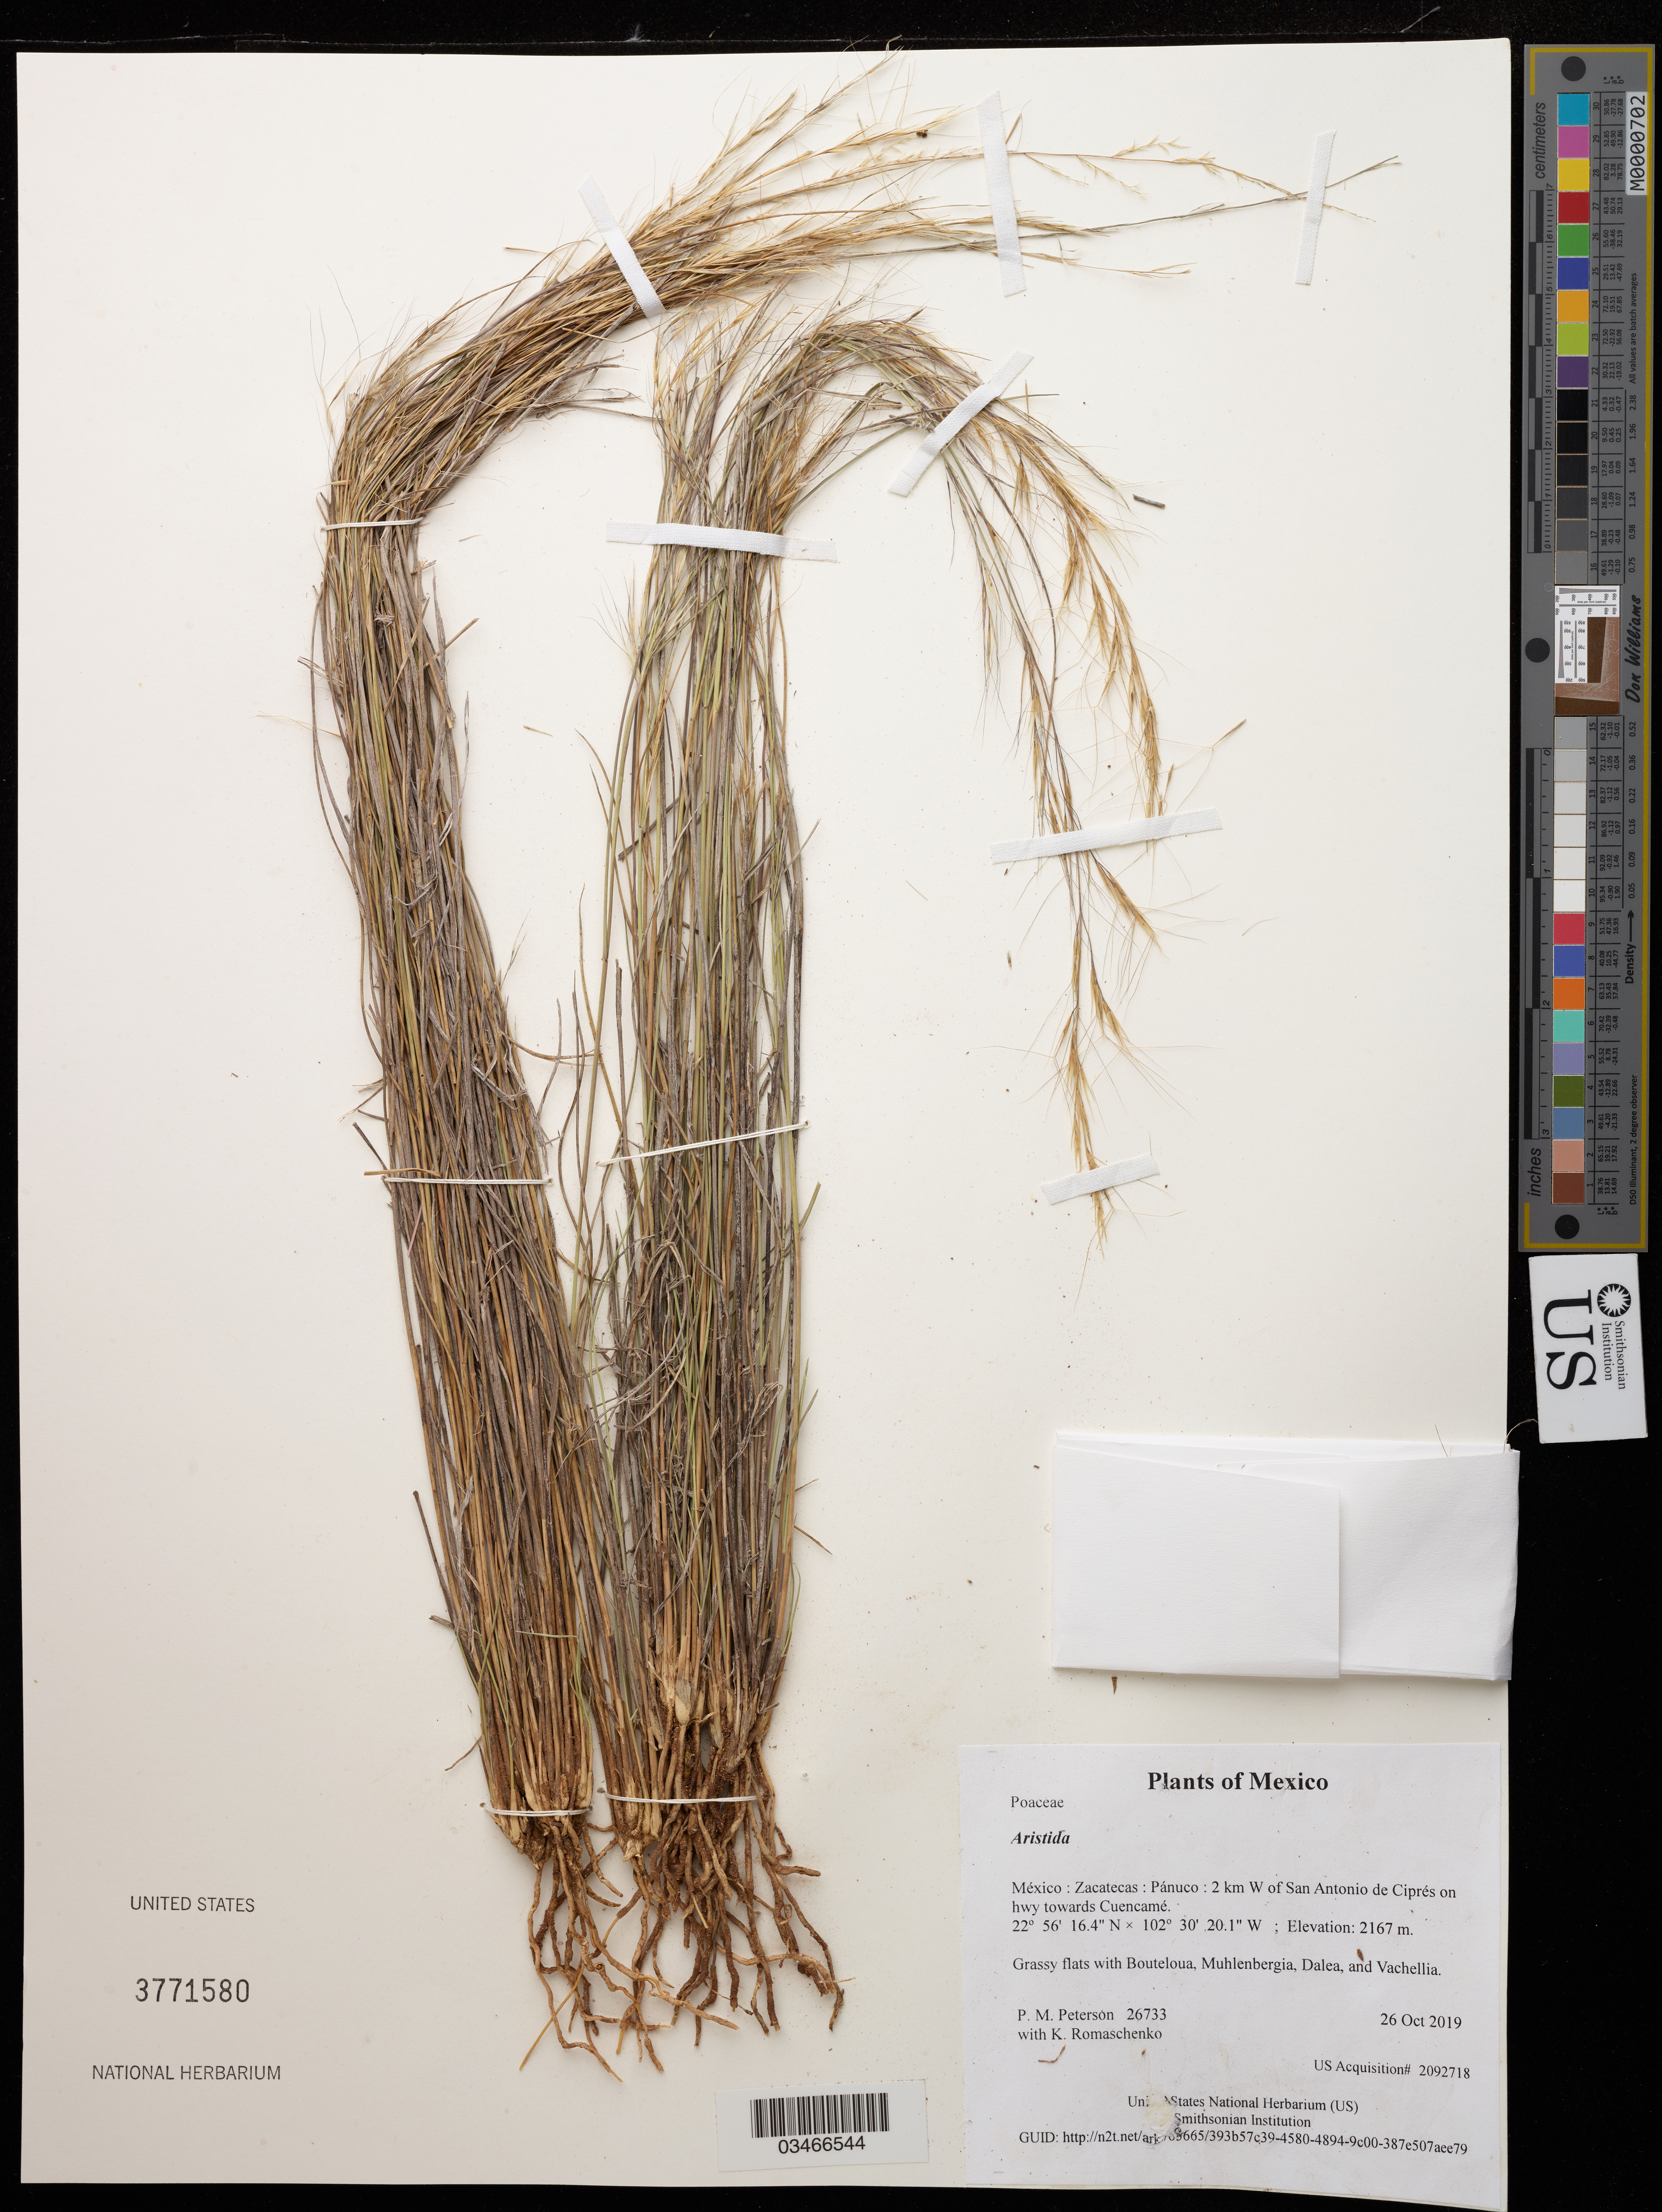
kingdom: Plantae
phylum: Tracheophyta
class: Liliopsida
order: Poales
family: Poaceae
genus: Aristida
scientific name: Aristida sp.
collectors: P. M. Peterson & K. Romaschenko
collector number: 26733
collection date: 2019-10-26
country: México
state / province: Zacatecas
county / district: Pánuco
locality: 2 km W of San Antonio de Ciprés on hwy towards Cuencamé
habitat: Grassy flats with Bouteloua, Muhlenbergia, Dalea, and Vachellia.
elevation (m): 2167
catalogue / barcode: US 3771580